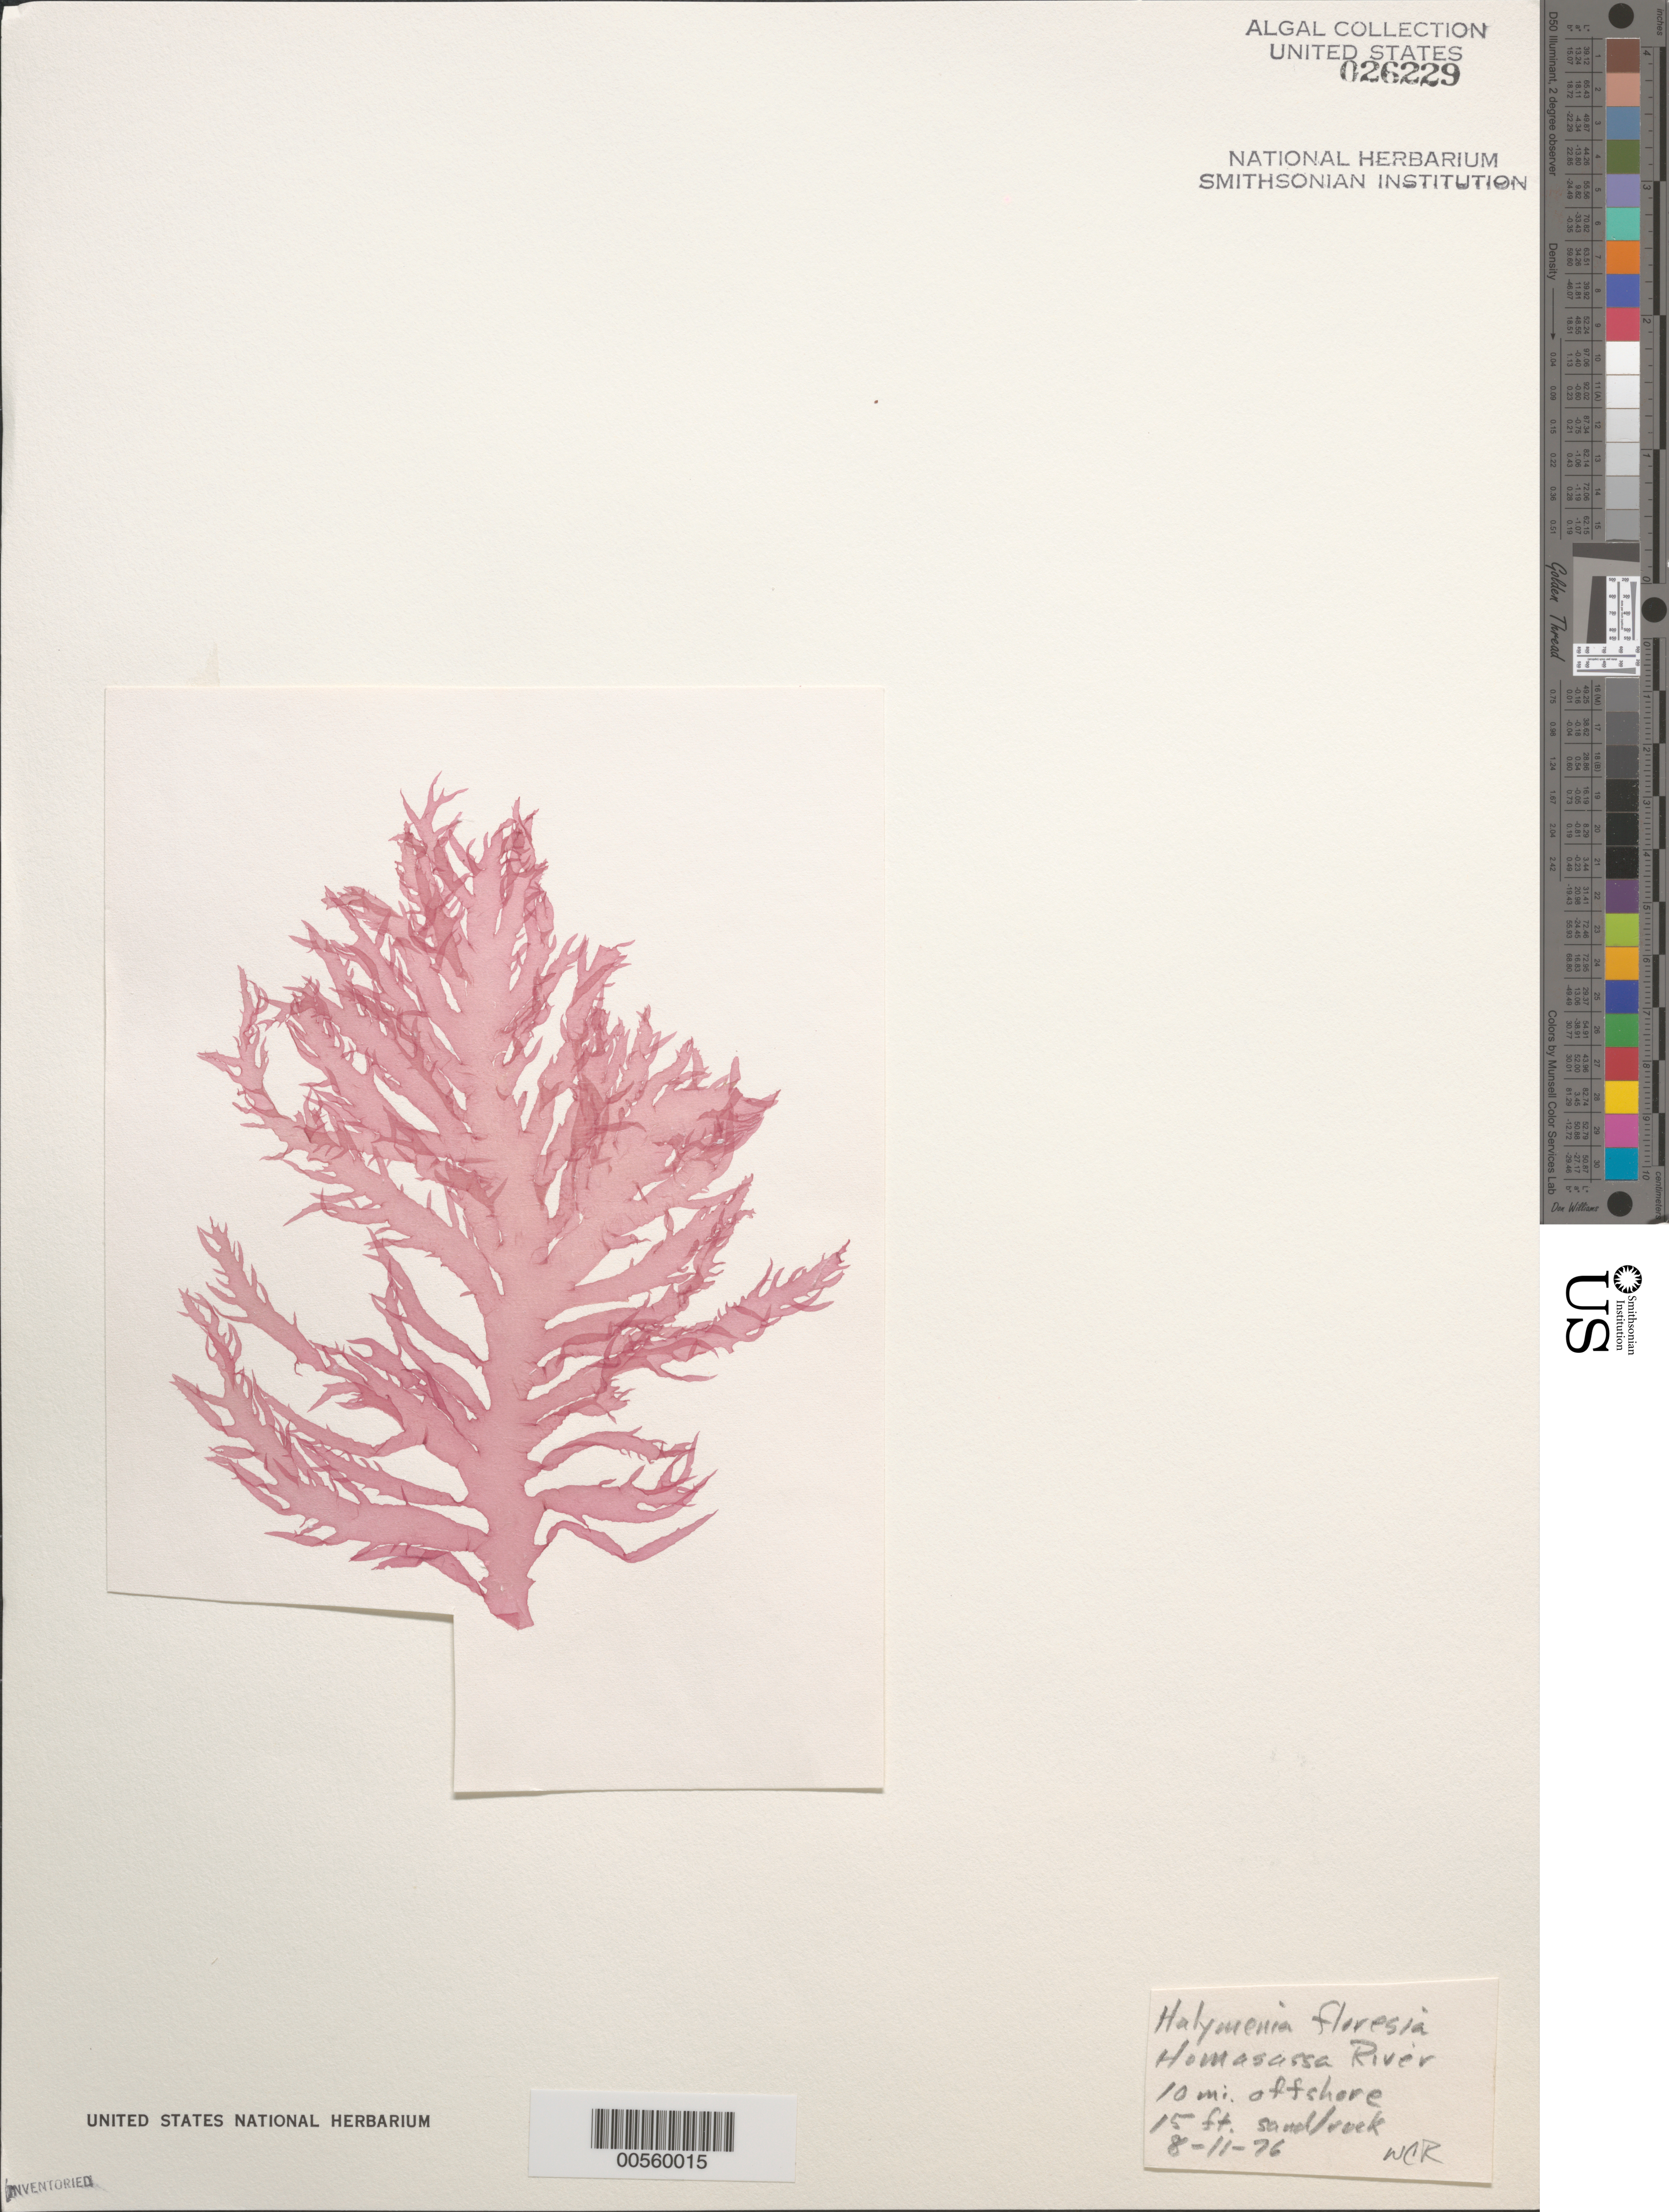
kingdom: Plantae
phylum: Rhodophyta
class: Florideophyceae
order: Halymeniales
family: Halymeniaceae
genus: Halymenia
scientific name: Halymenia floresii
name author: (Clemente) C. Agardh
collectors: W. C. Roth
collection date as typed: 11 Aug 1976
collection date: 1976-08-11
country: United States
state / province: Florida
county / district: Citrus County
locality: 10 miles off Homosassa River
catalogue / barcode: US 26229